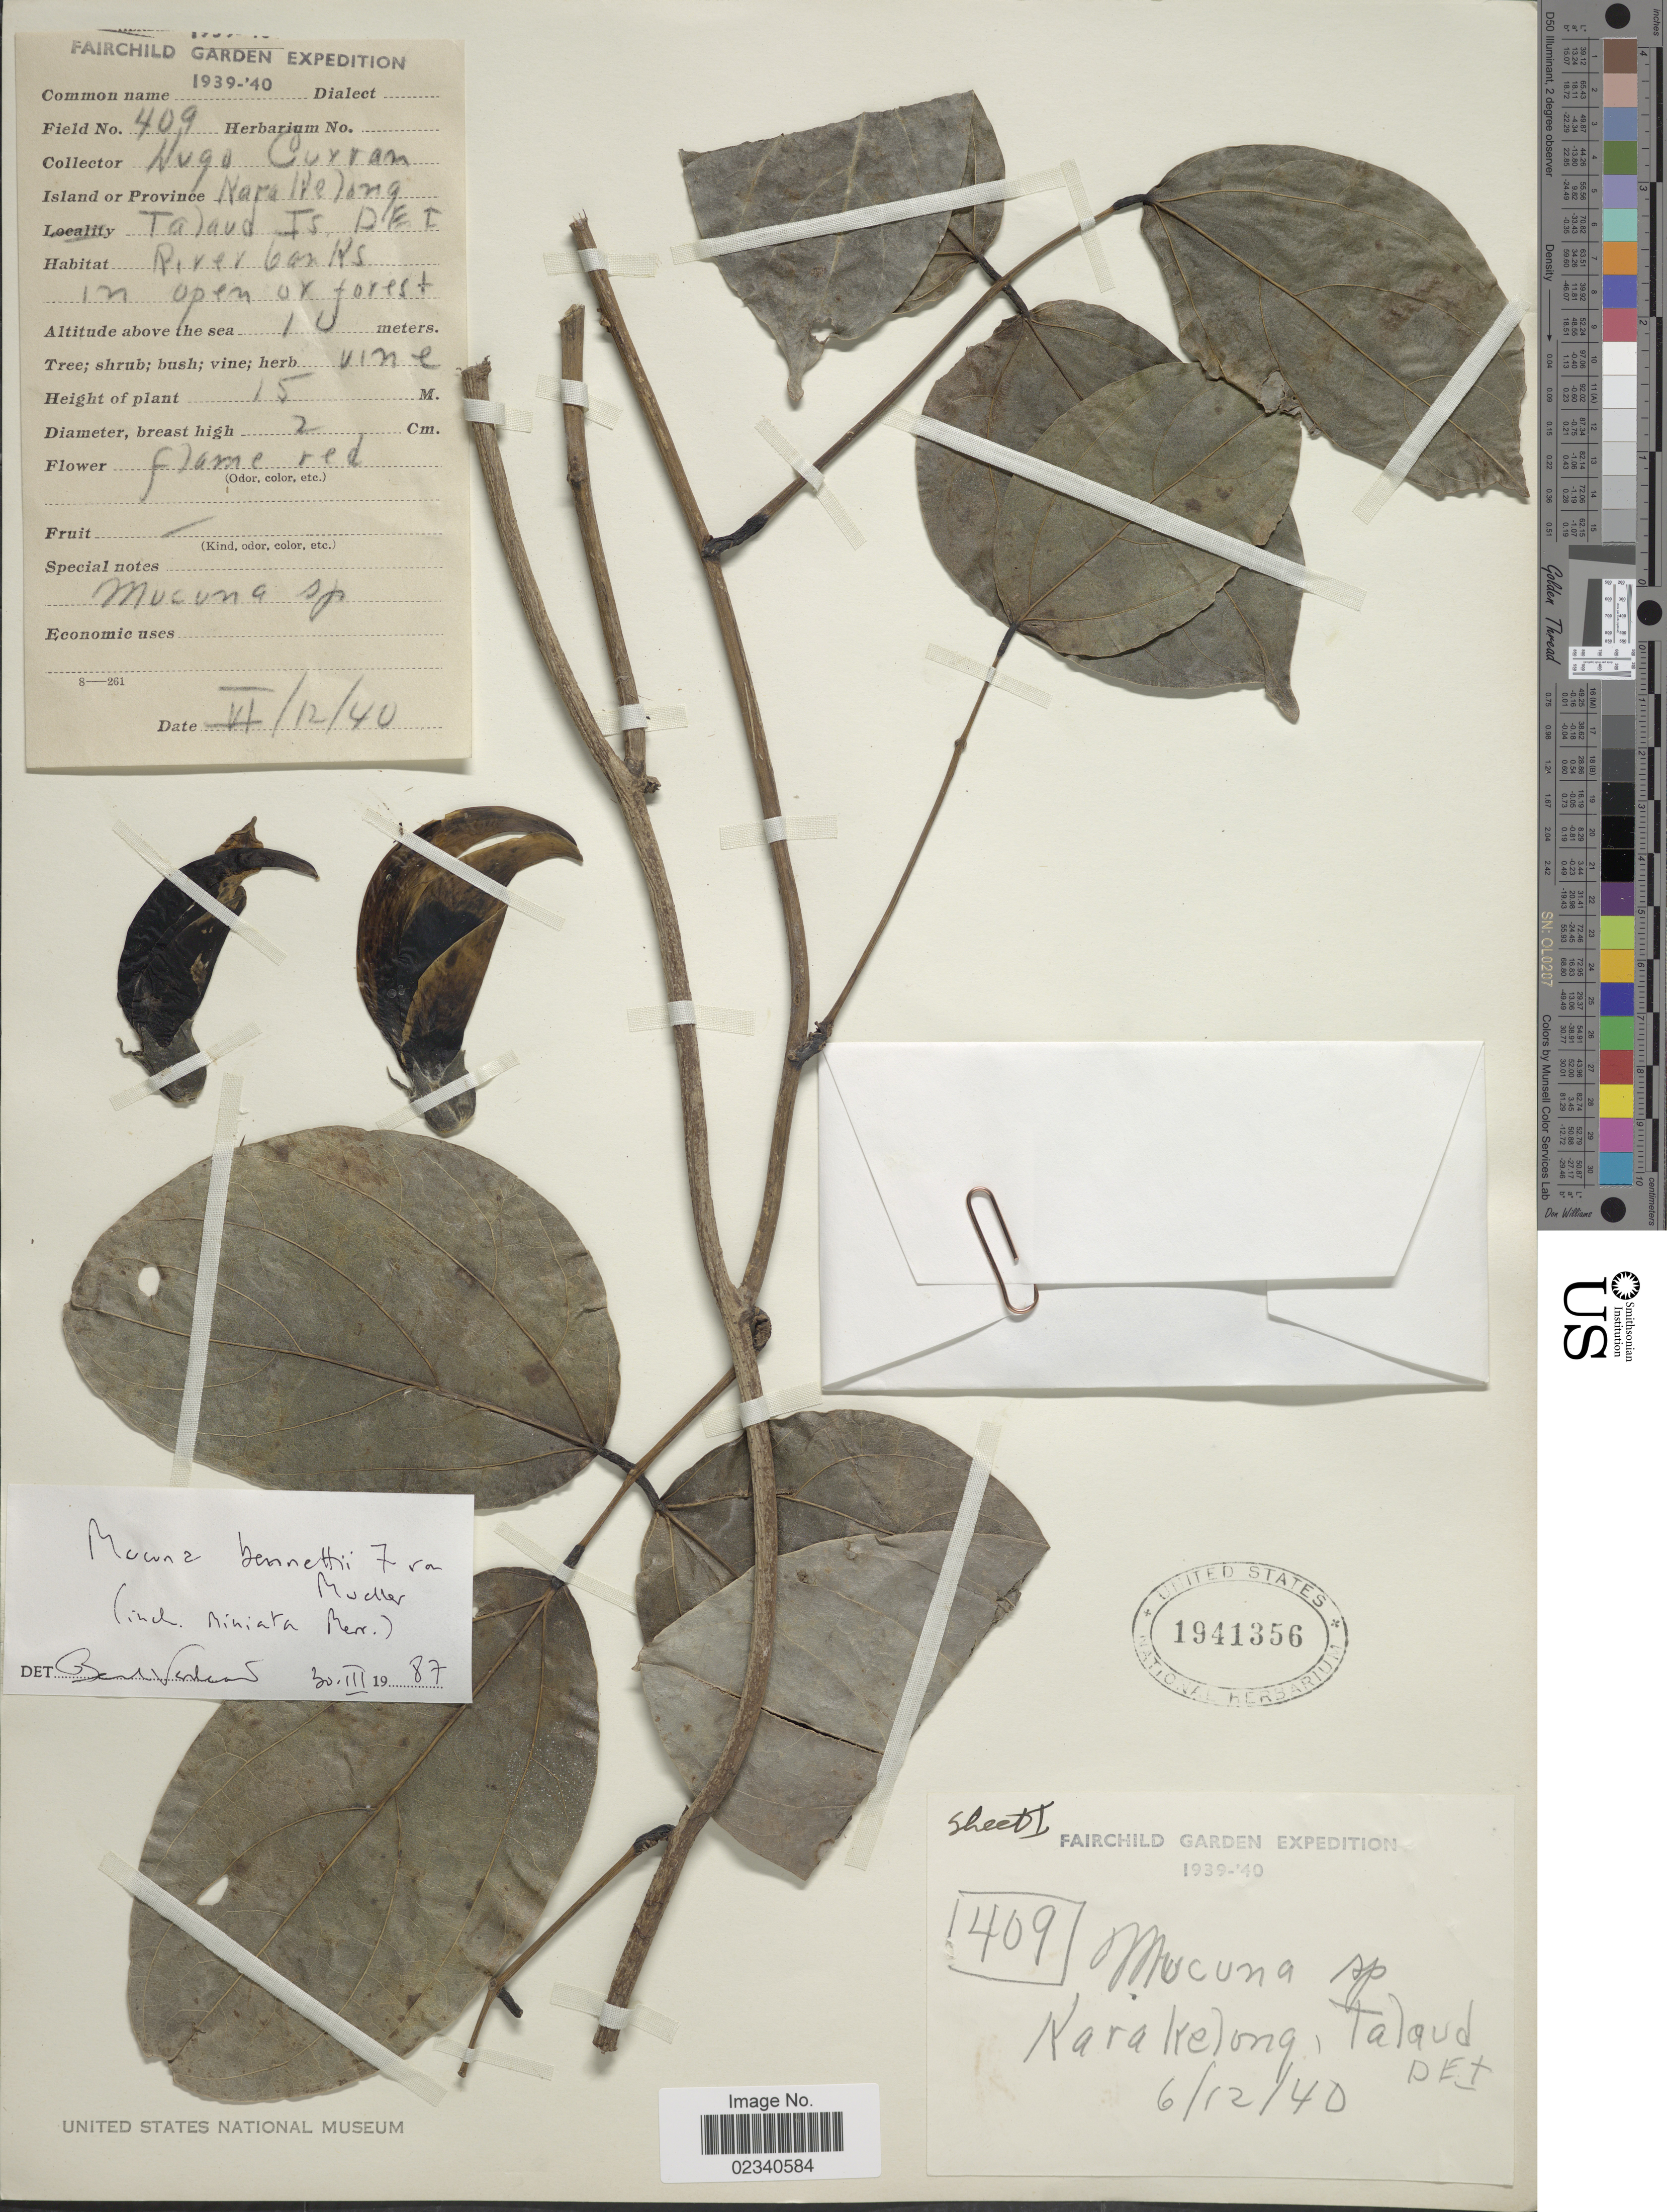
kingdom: Plantae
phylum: Tracheophyta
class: Magnoliopsida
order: Fabales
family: Fabaceae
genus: Mucuna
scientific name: Mucuna bennetti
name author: F. Muell.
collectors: H. Curran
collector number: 409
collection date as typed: Transcribed d/m/y: 12/6/40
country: Indonesia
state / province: Sulawesi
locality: Celebes and Moluccas. Karakelong, Talaud Is. D.E.T. [interpreted]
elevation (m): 1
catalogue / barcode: US 1941356